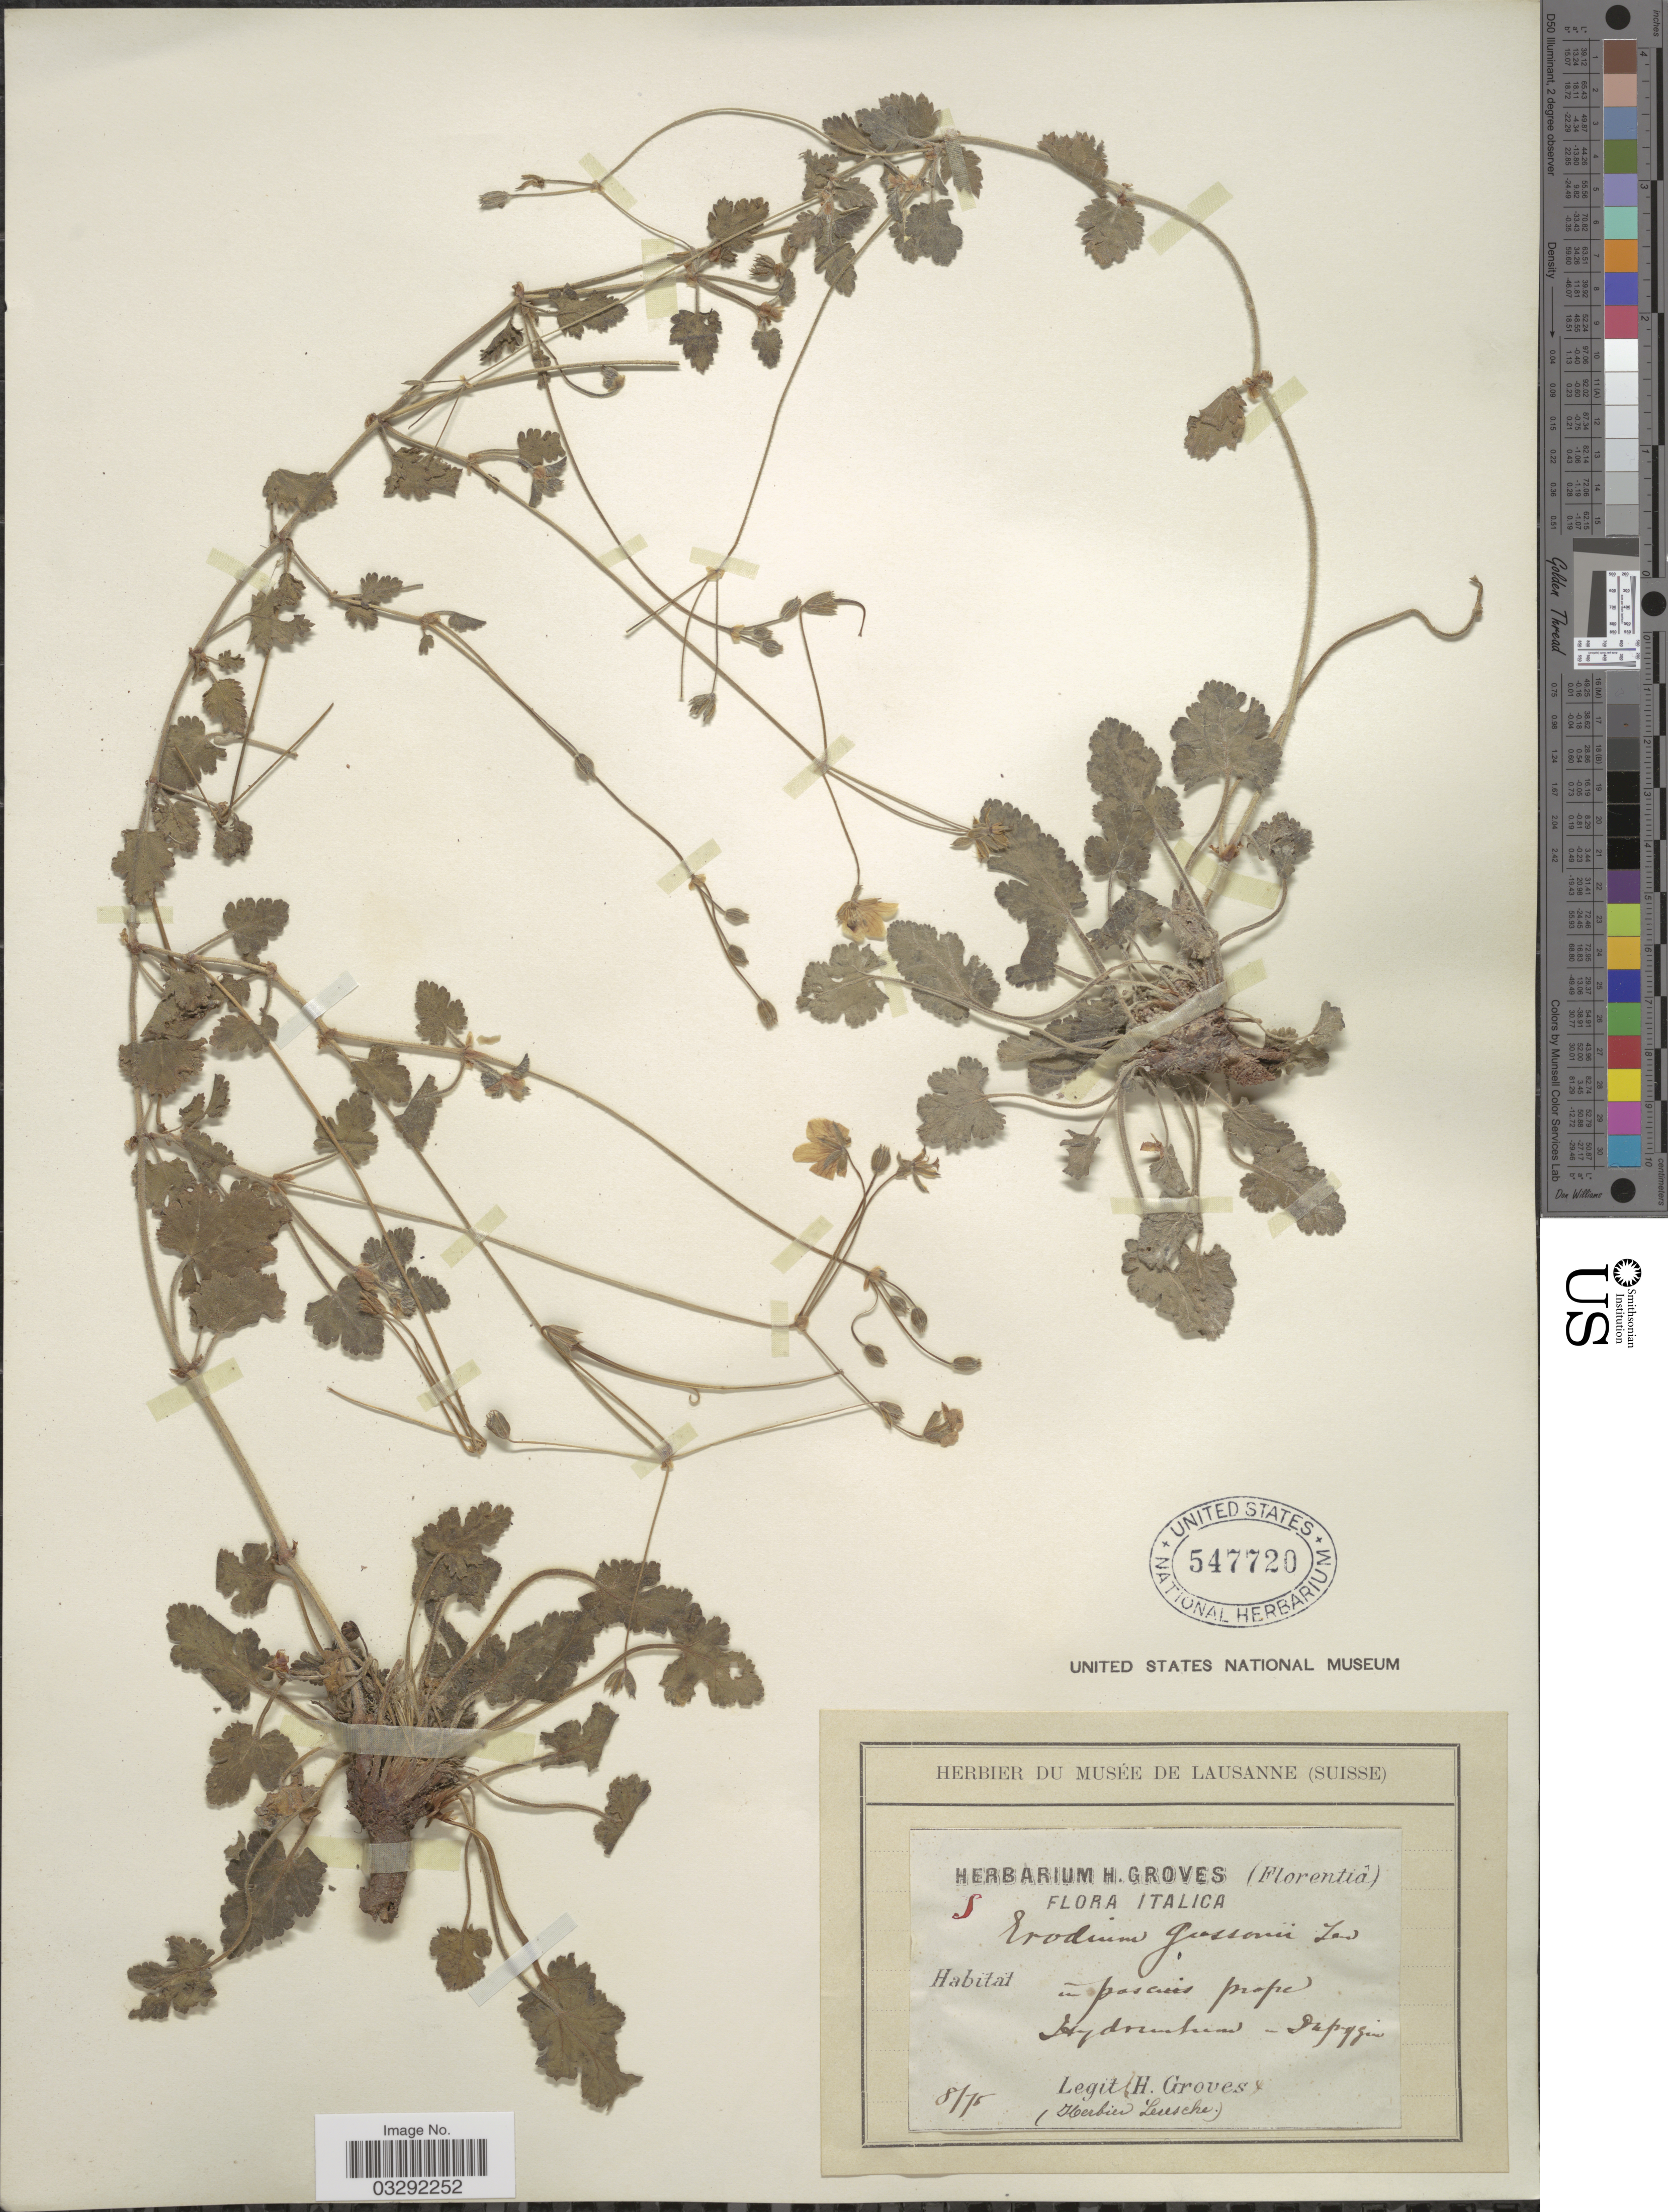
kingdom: Plantae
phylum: Tracheophyta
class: Magnoliopsida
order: Geraniales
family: Geraniaceae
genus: Erodium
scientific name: Erodium gussonei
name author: Ten.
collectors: H. Groves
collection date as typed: Transcribed d/m/y: /8/75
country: Italy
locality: In pascuis prope Hydruntum. - Japygia.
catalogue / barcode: US 547720